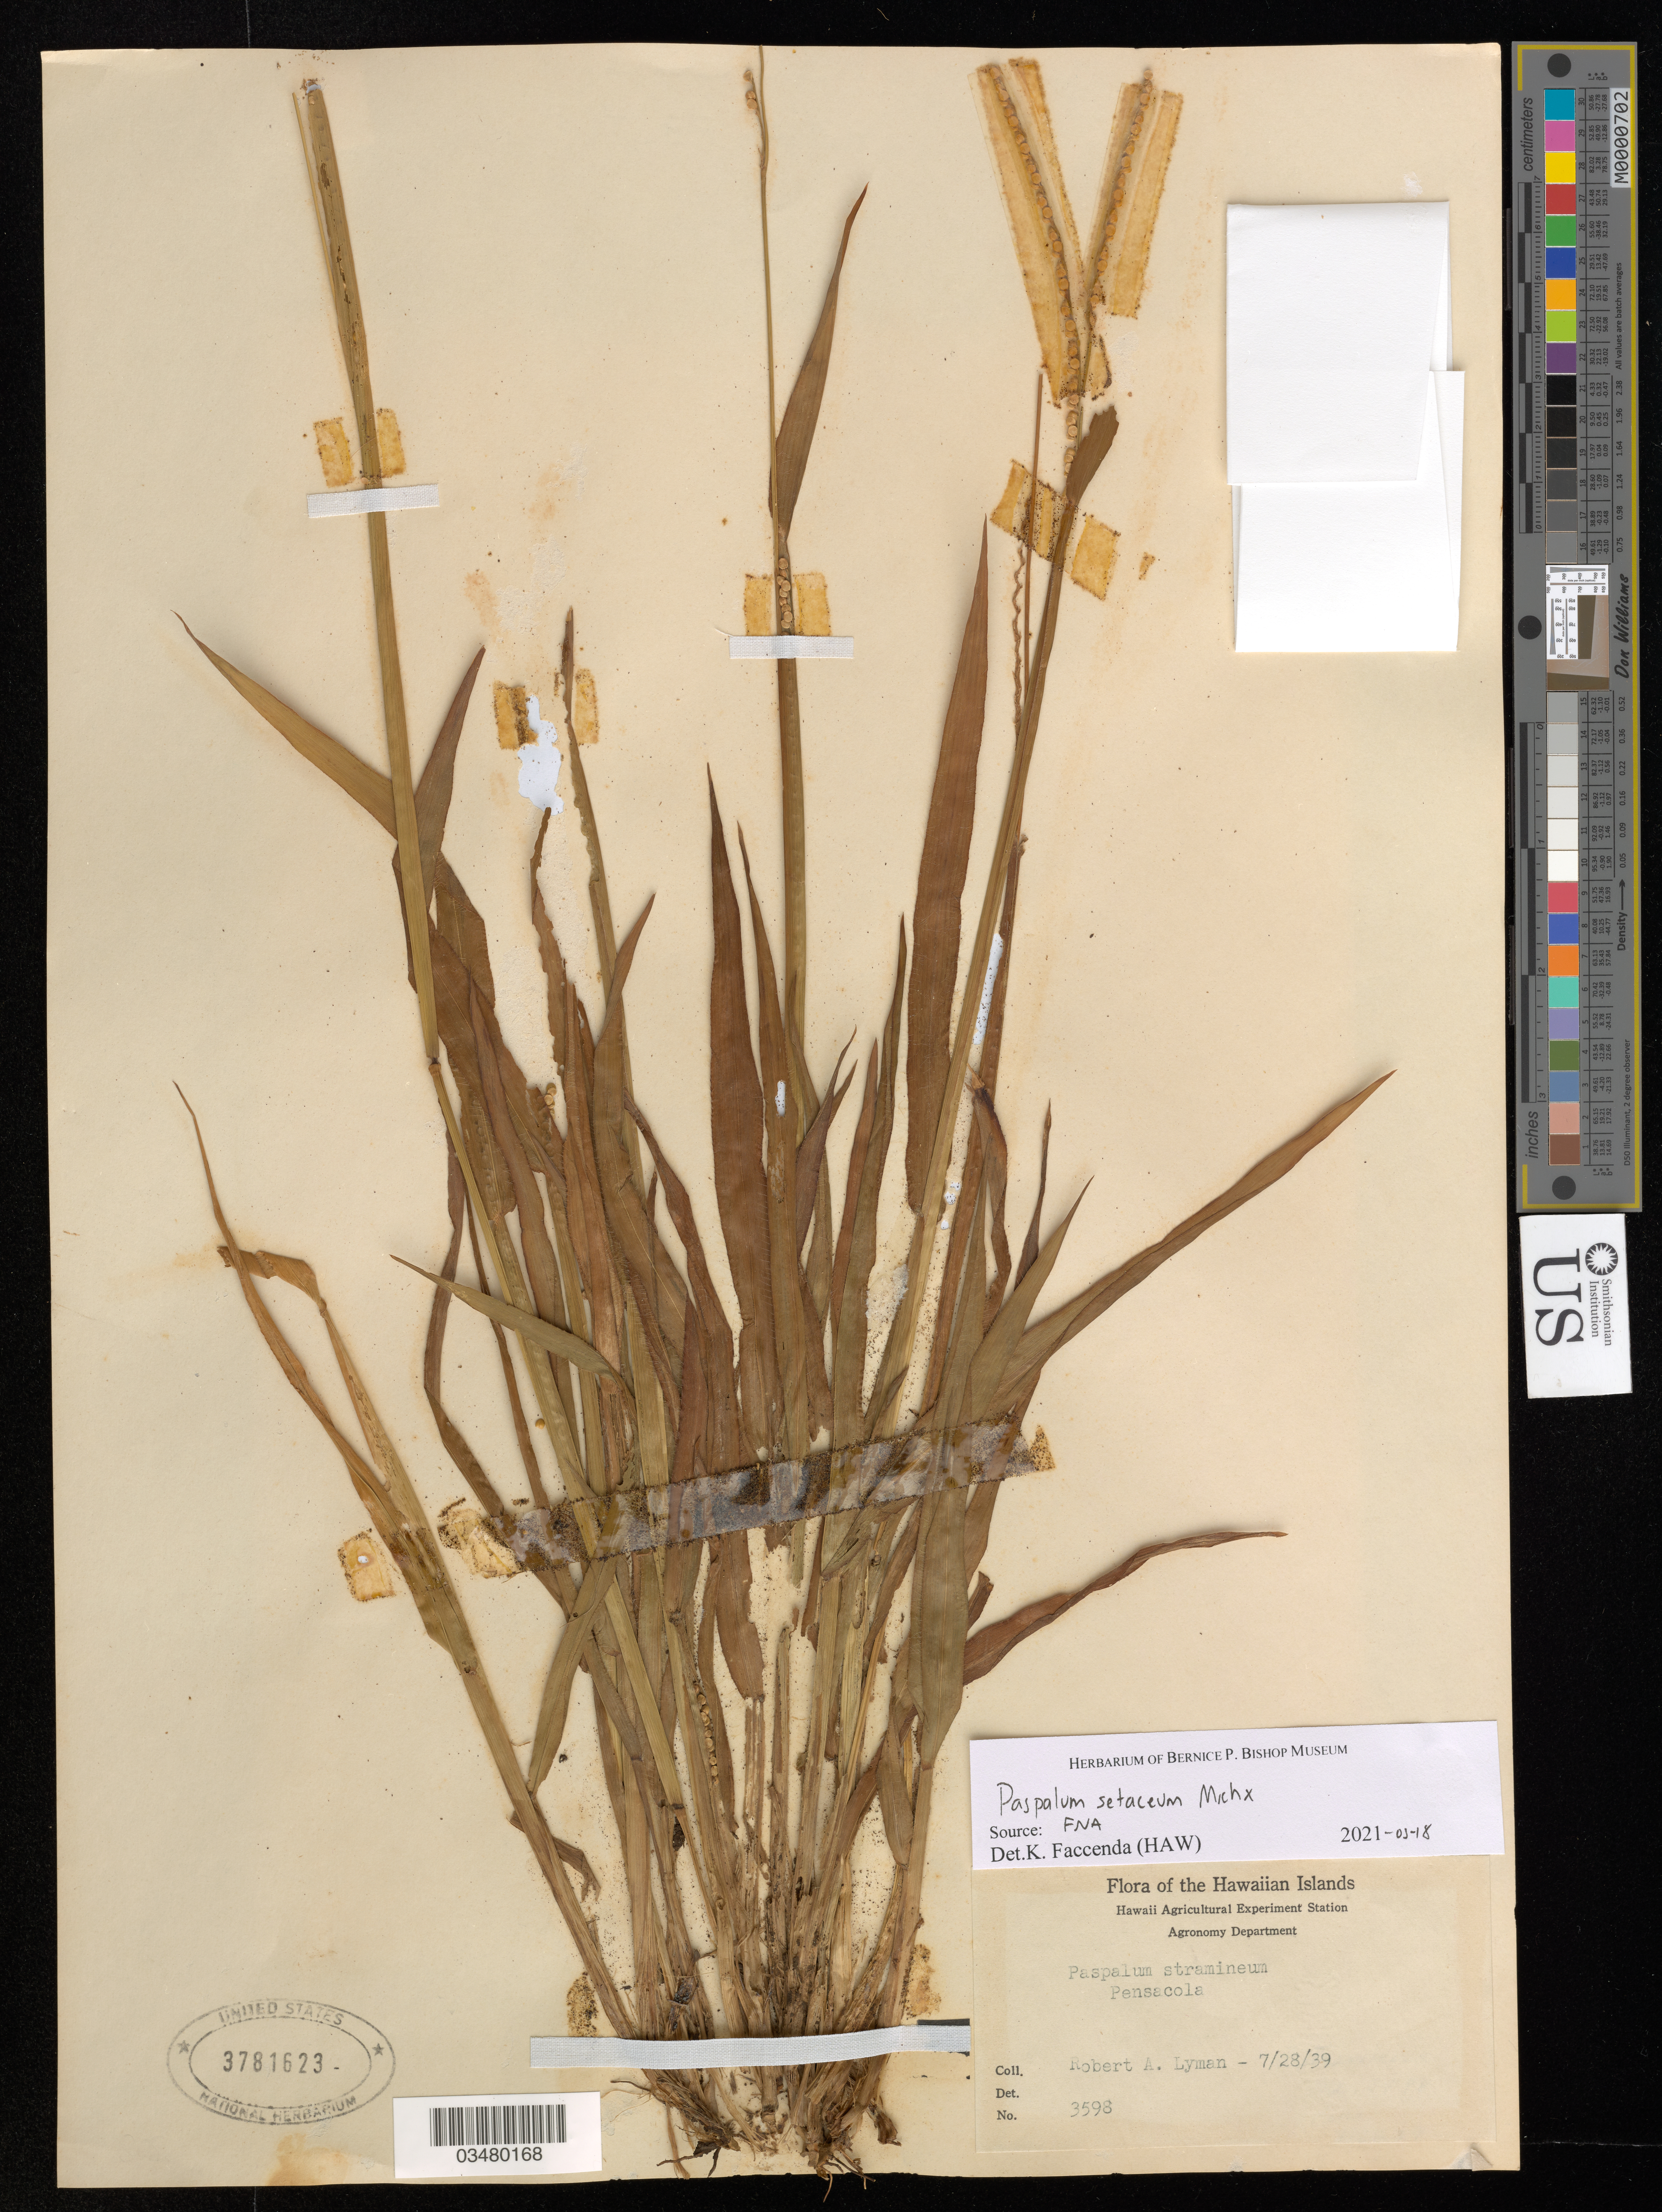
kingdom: Plantae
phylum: Tracheophyta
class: Liliopsida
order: Poales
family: Poaceae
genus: Paspalum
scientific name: Paspalum setaceum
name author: Michx.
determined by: Faccenda, K.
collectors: R. Lyman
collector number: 3598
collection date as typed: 7/38/39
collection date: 1939-07-28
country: United States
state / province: Hawaii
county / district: Honolulu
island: Oahu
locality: Pensacola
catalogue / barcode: US 3781623